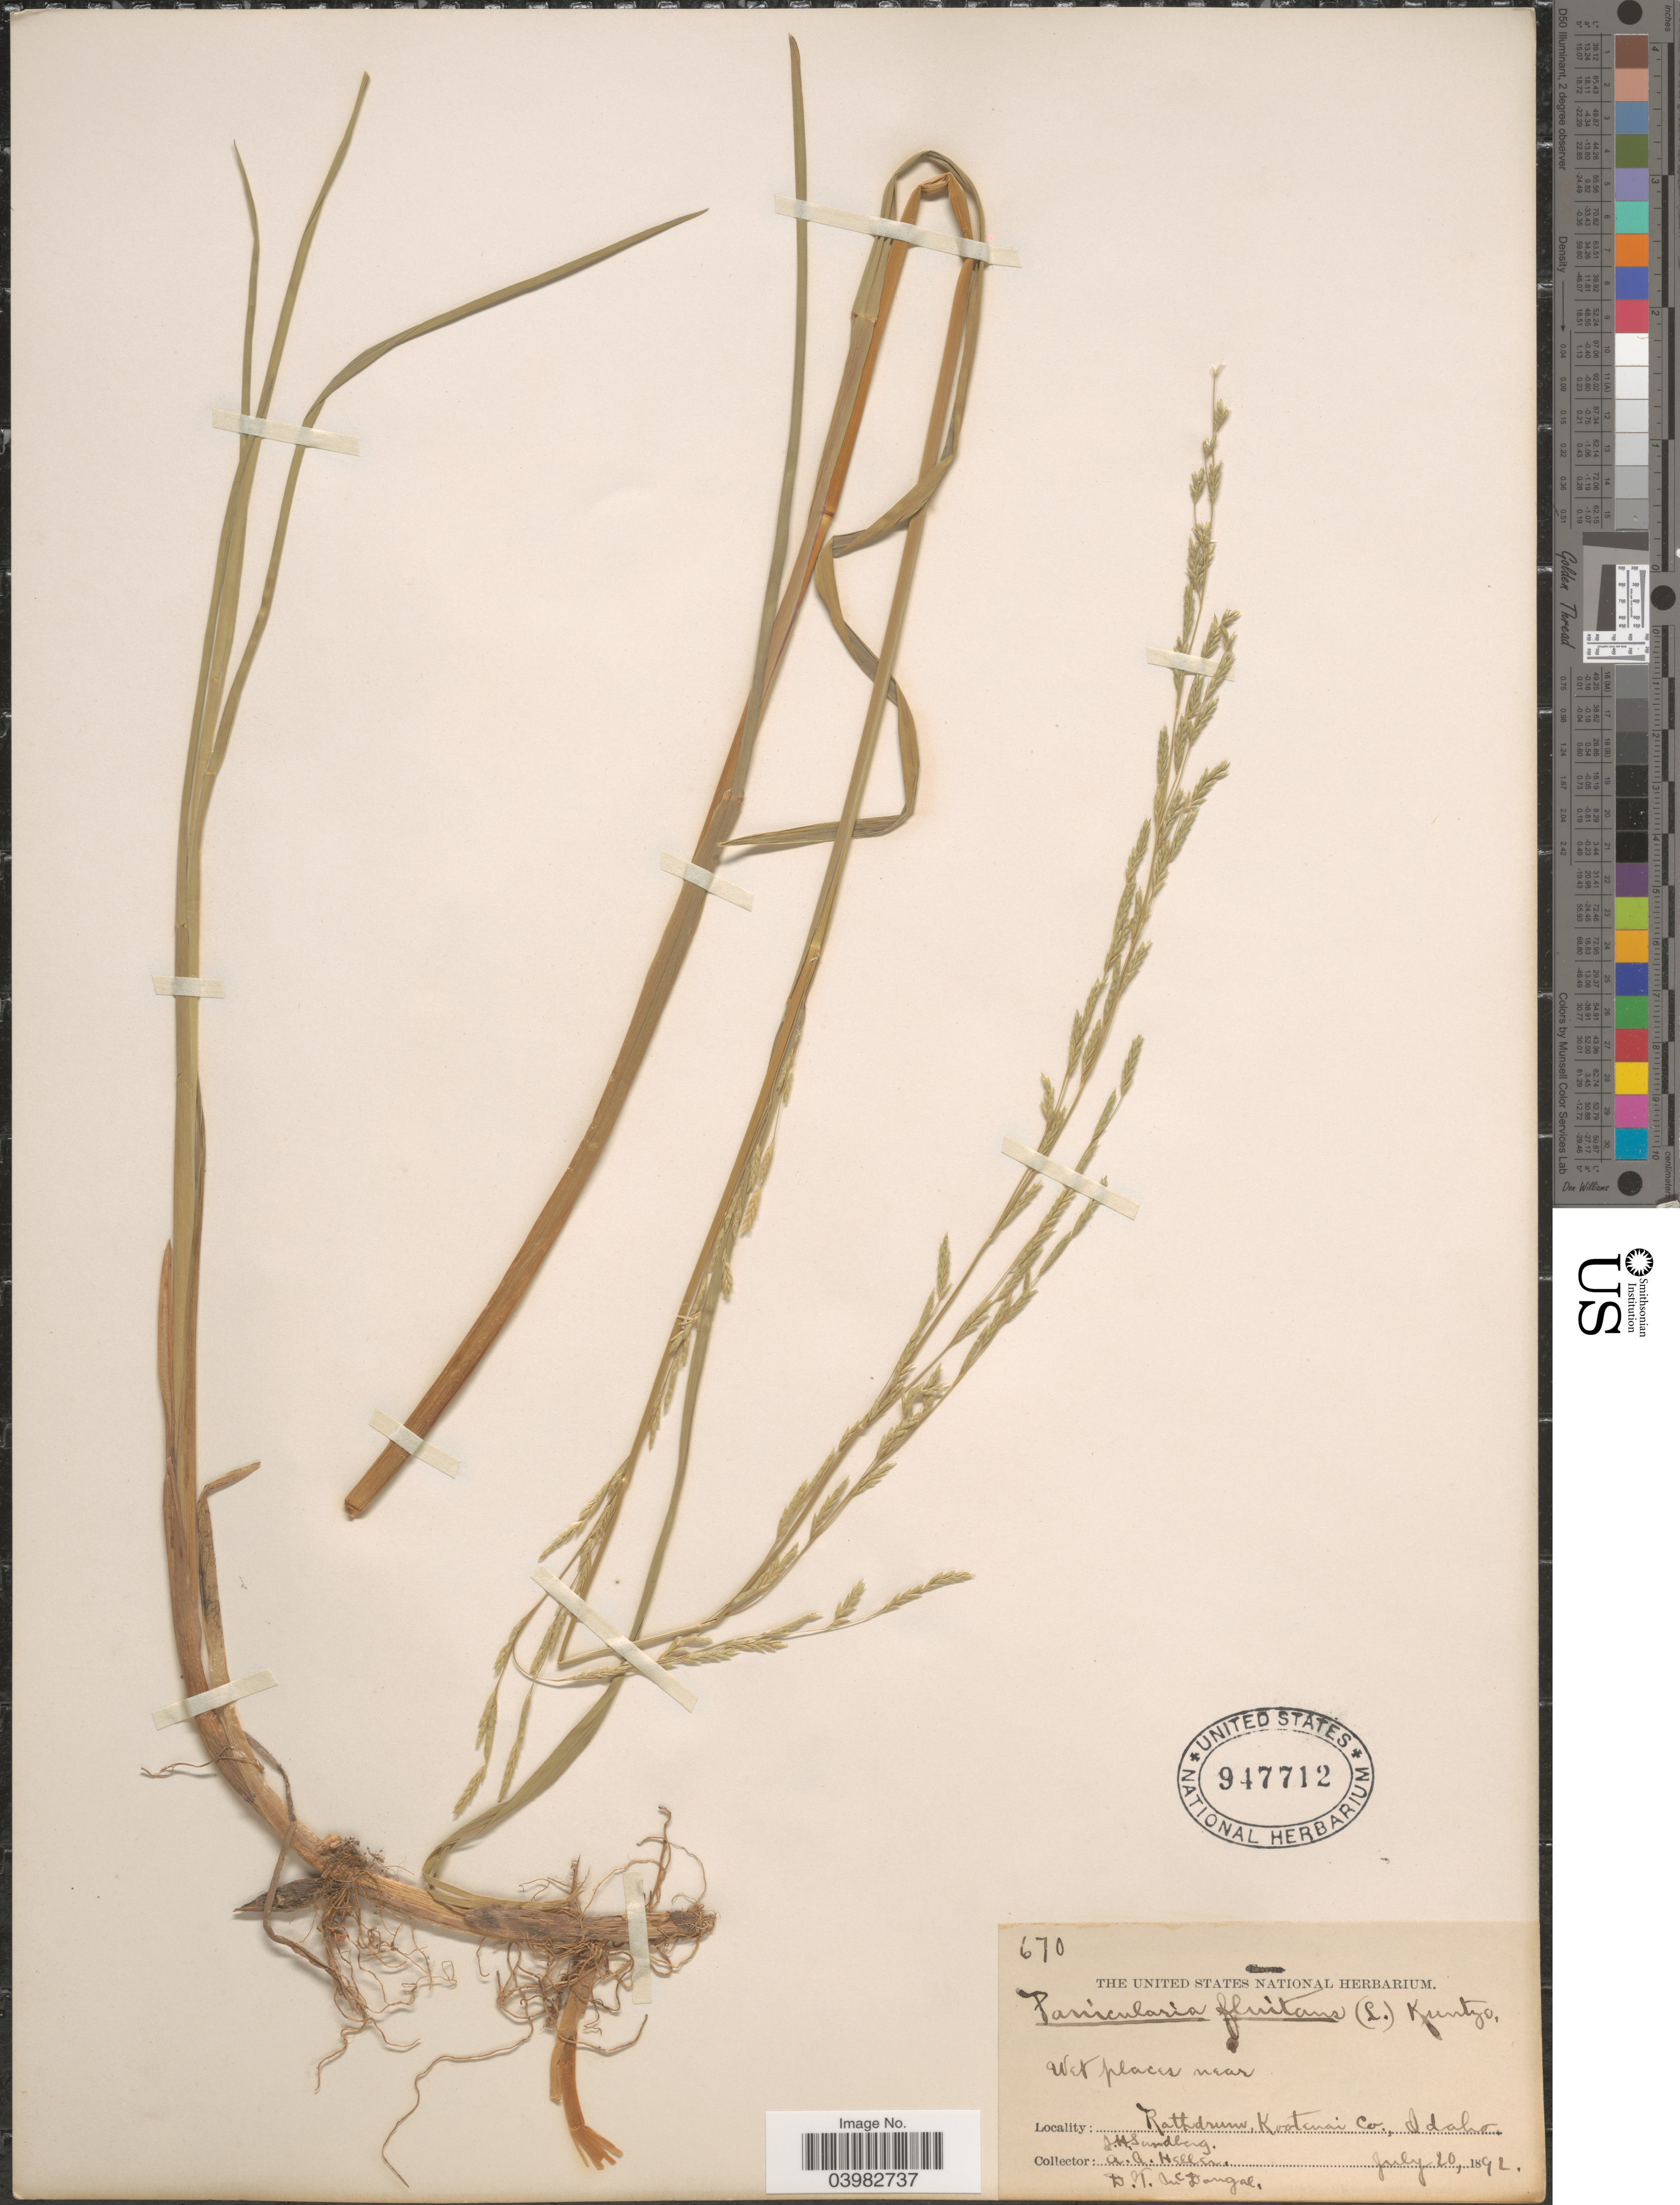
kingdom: Plantae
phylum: Tracheophyta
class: Liliopsida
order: Poales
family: Poaceae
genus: Glyceria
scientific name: Glyceria borealis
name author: (Nash) Batchelder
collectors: J. H. Sandberg, A. A. Heller & D. McDougal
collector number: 670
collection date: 1892-07-20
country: United States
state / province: Idaho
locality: Wet places near Rathdrum, Kootenai Co.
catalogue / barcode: US 947712